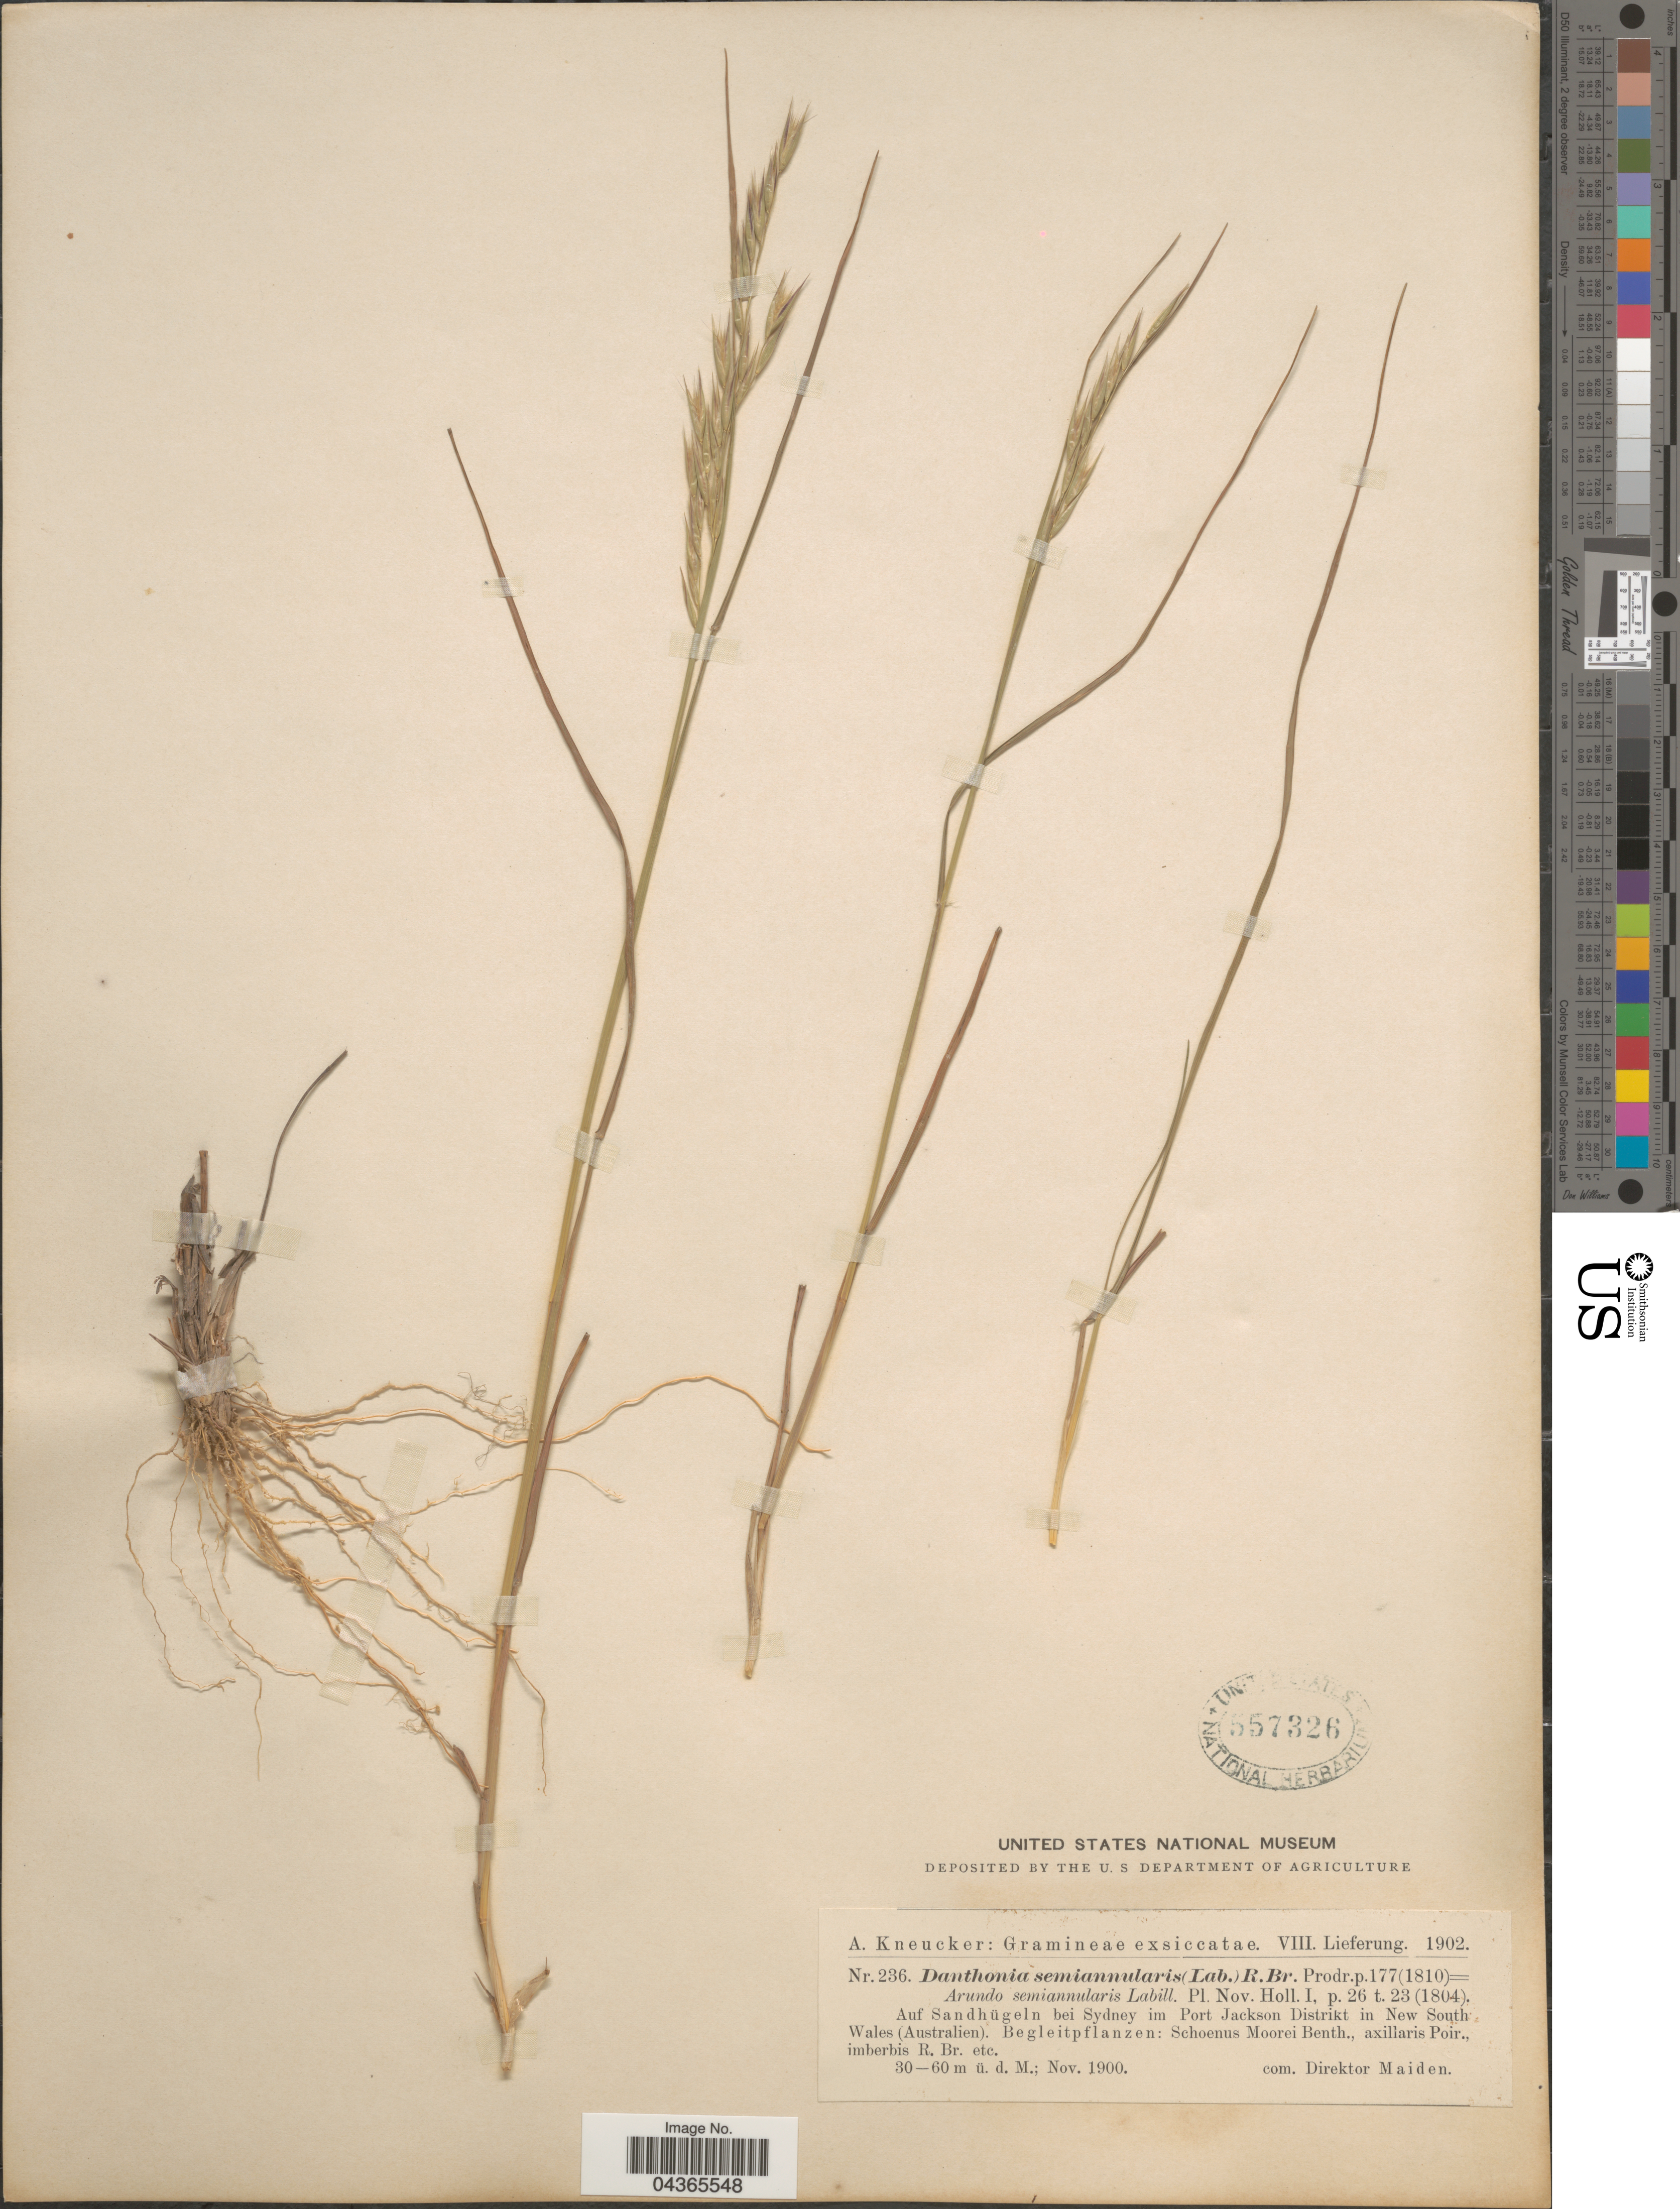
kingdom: Plantae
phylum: Tracheophyta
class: Liliopsida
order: Poales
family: Poaceae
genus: Rytidosperma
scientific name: Rytidosperma semiannulare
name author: (Labill.) Connor & Edgar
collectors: A. Kneucker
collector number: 236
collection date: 1900-11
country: Australia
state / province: New South Wales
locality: Auf Sandhügeln bei Sydney im Port Jackson Distrikt in New South Wales (Australien).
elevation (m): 30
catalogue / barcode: US 557326